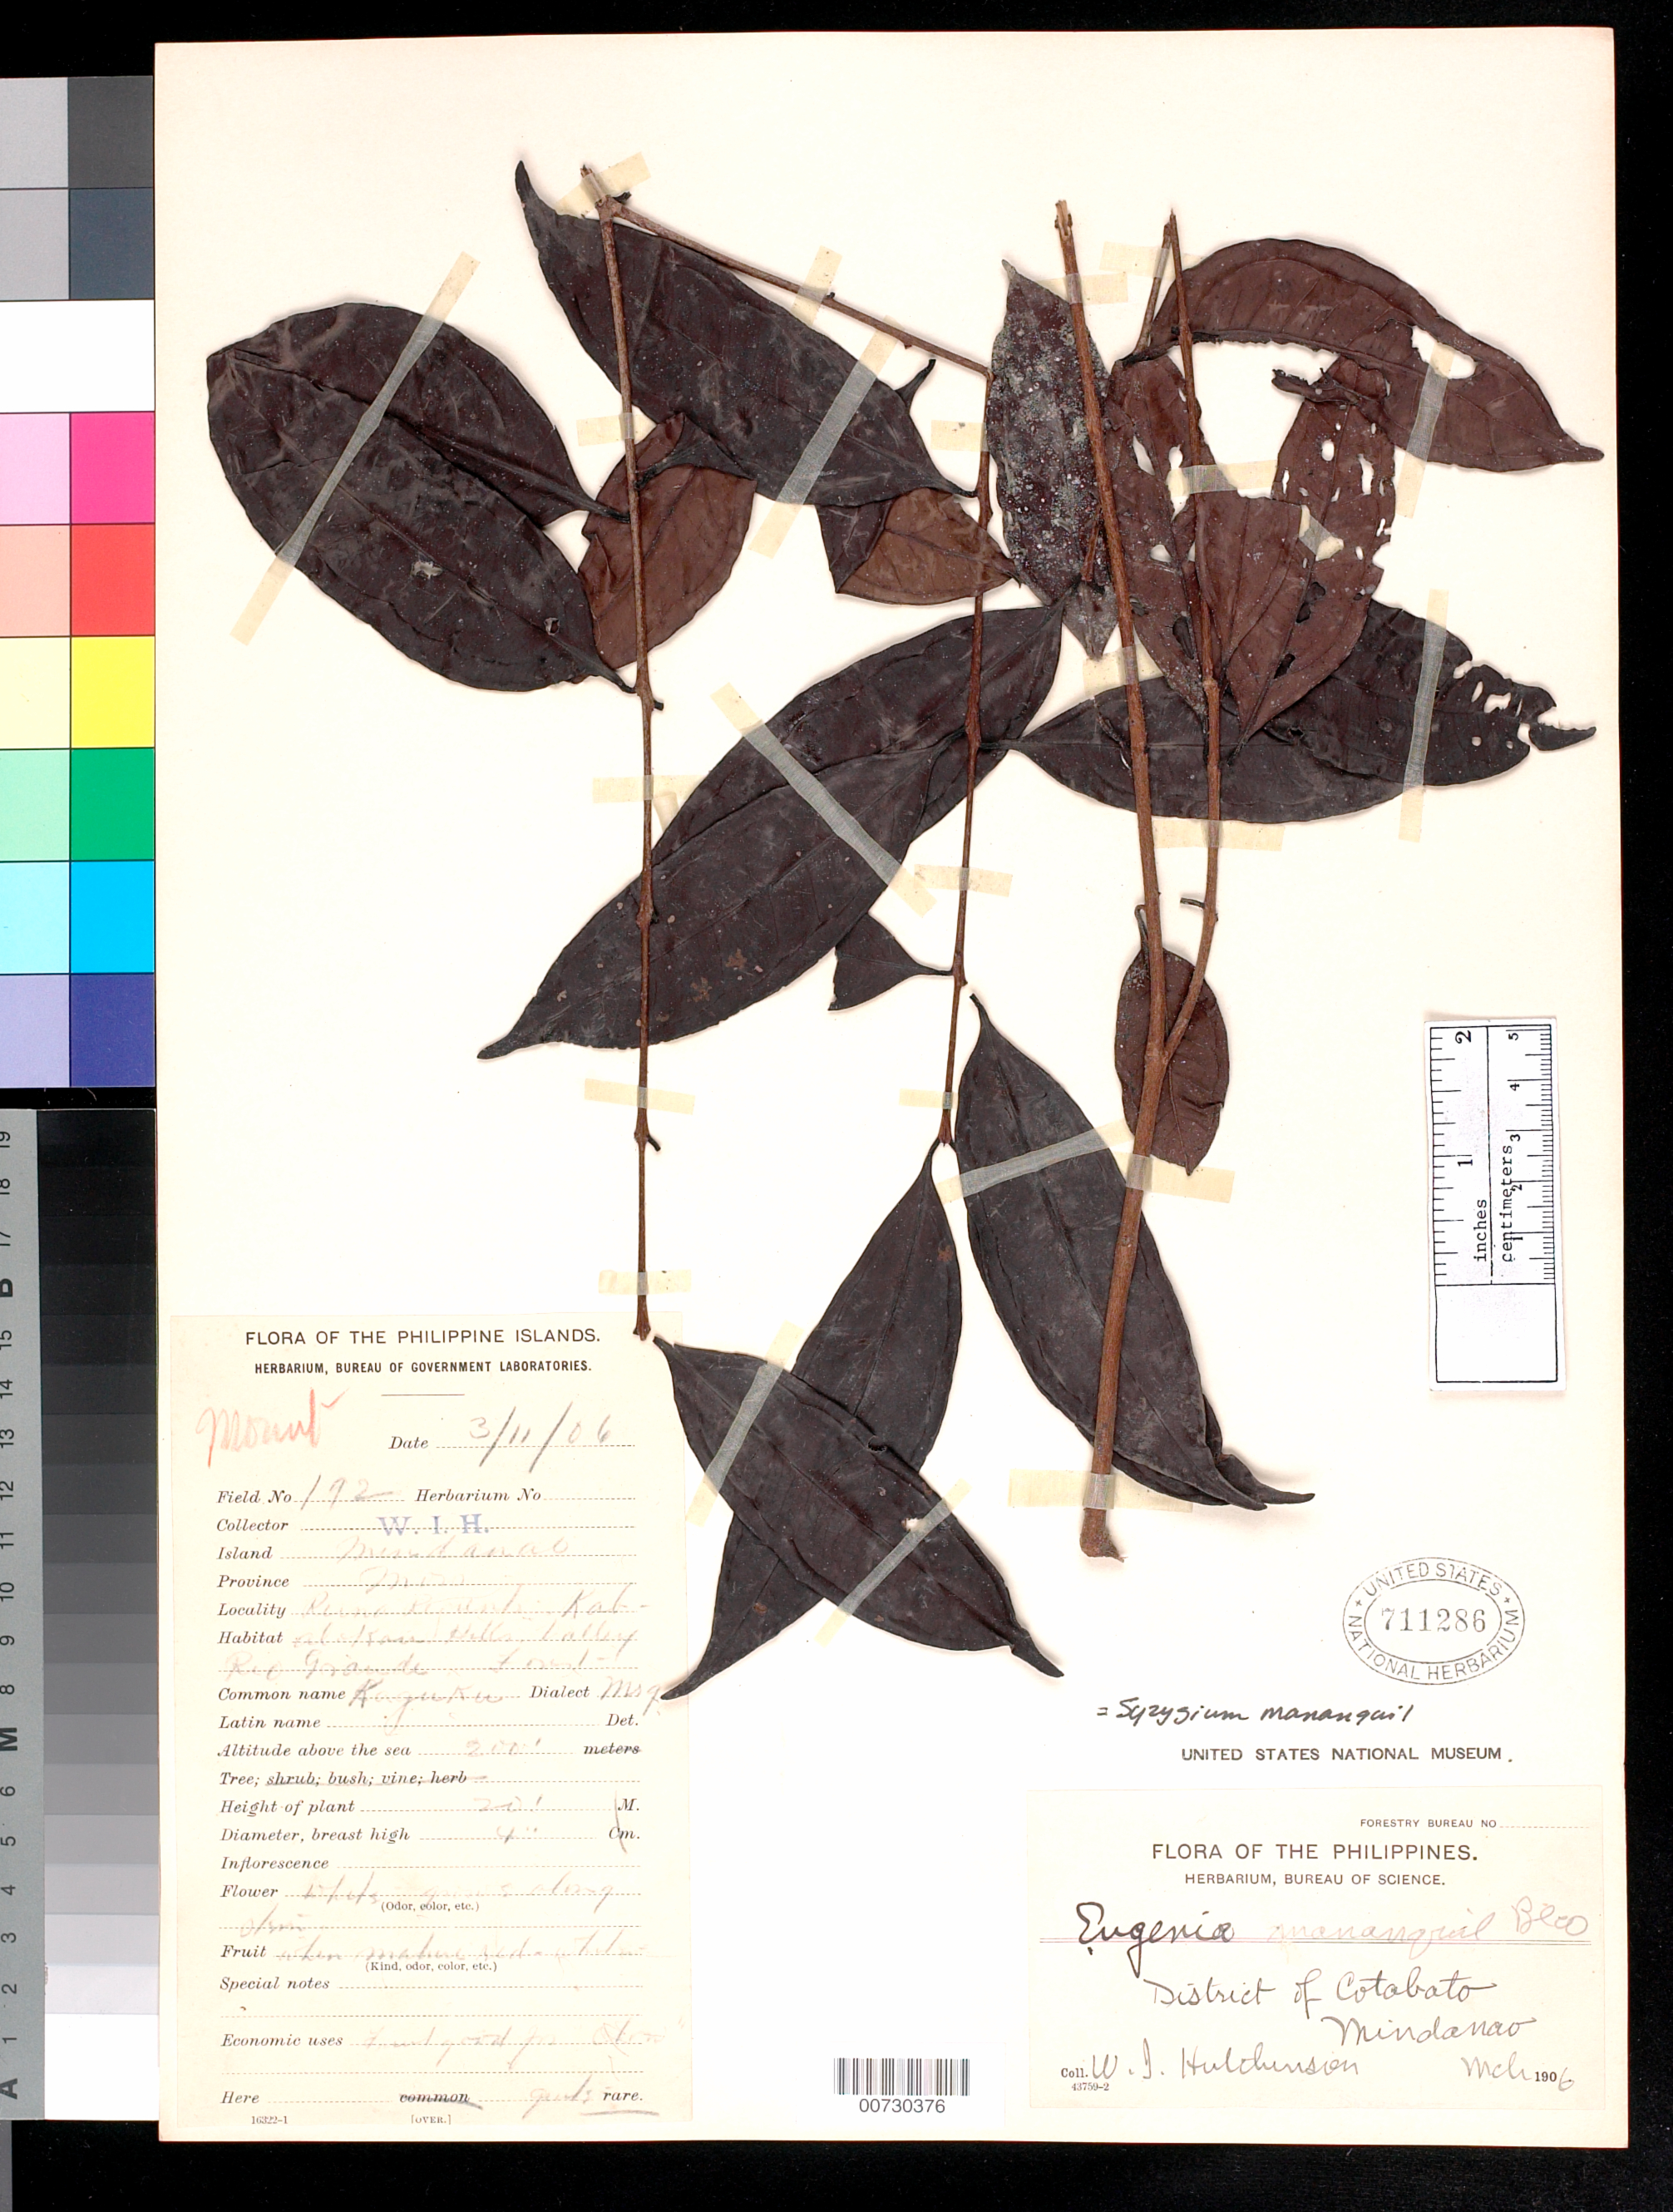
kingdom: Plantae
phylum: Tracheophyta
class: Magnoliopsida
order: Myrtales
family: Myrtaceae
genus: Syzygium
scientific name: Syzygium mananquil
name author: (Blanco) Merr.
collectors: I. M. Hutchinson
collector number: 192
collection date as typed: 11 Mar 1906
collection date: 1906-03-11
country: Philippines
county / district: Mindanao Island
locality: Rio Grande Valley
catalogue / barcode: US 711286